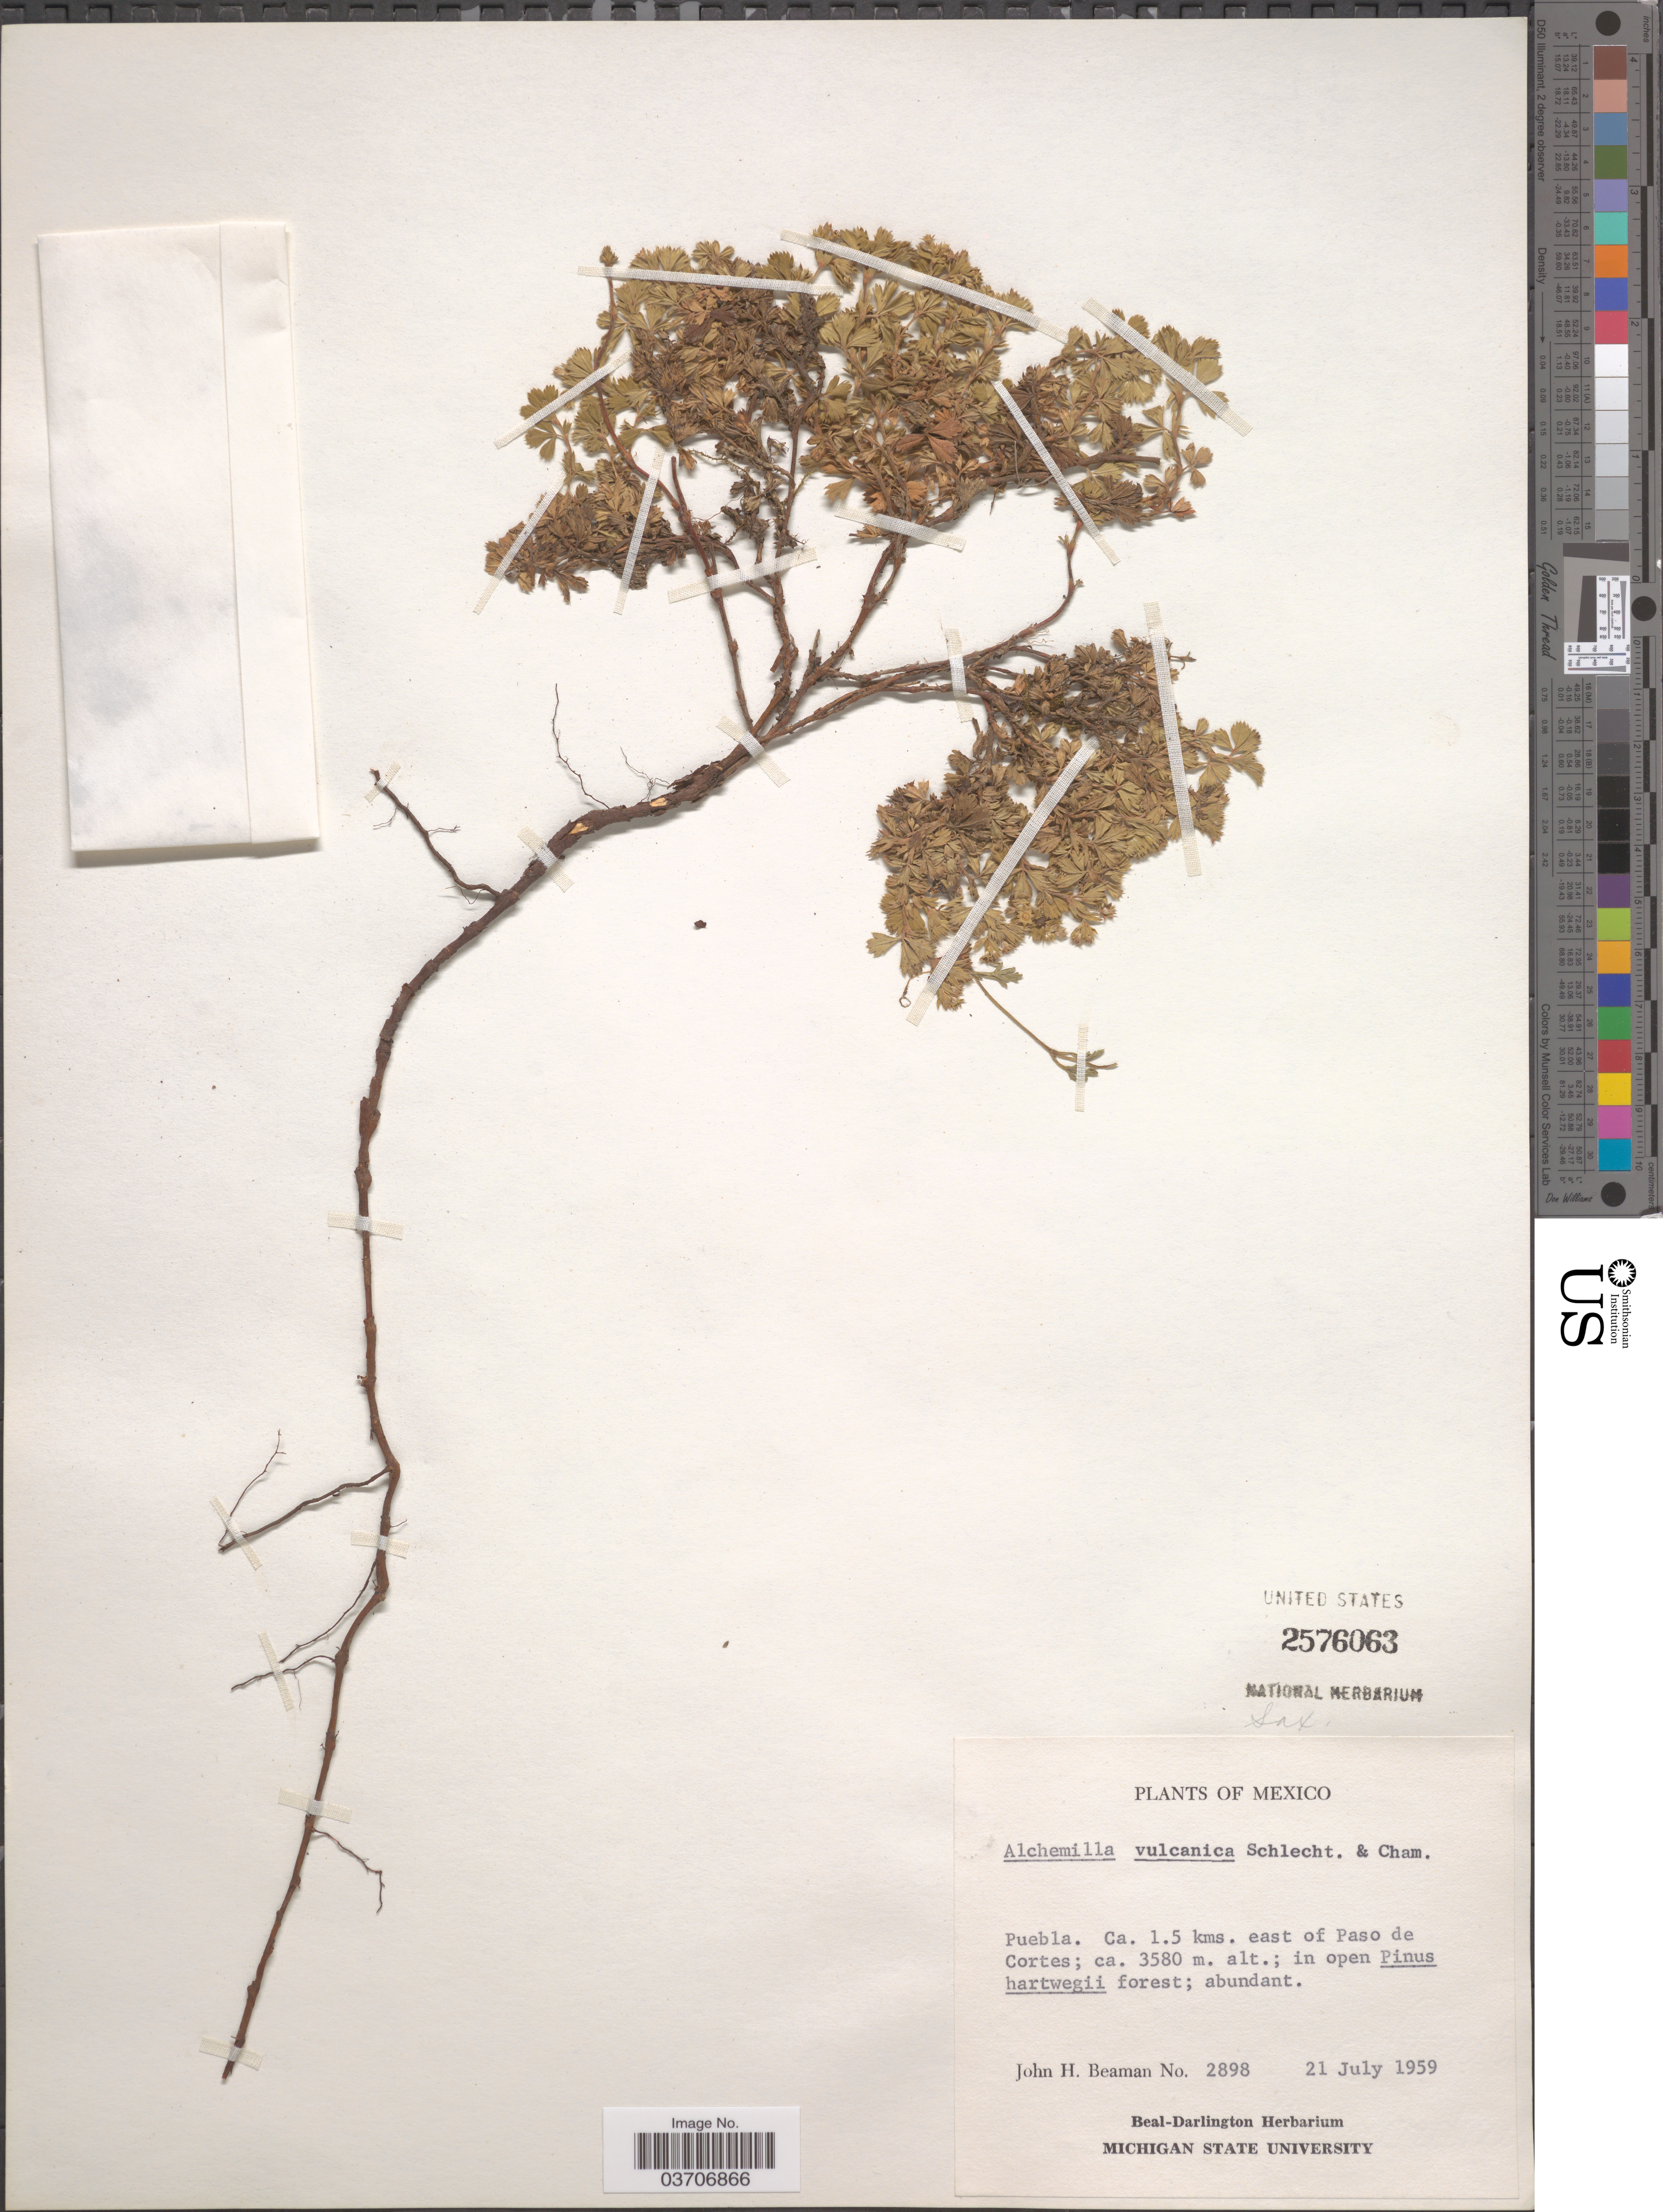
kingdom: Plantae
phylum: Tracheophyta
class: Magnoliopsida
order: Rosales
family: Rosaceae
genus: Lachemilla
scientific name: Lachemilla vulcanica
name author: (Cham. & Schltdl.) Rydb.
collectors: J. H. Beaman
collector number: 2898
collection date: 1959-07-21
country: Mexico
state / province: Puebla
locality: Ca. 1.5 kms. east of Paso de Cortes.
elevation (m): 3580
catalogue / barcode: US 2576063